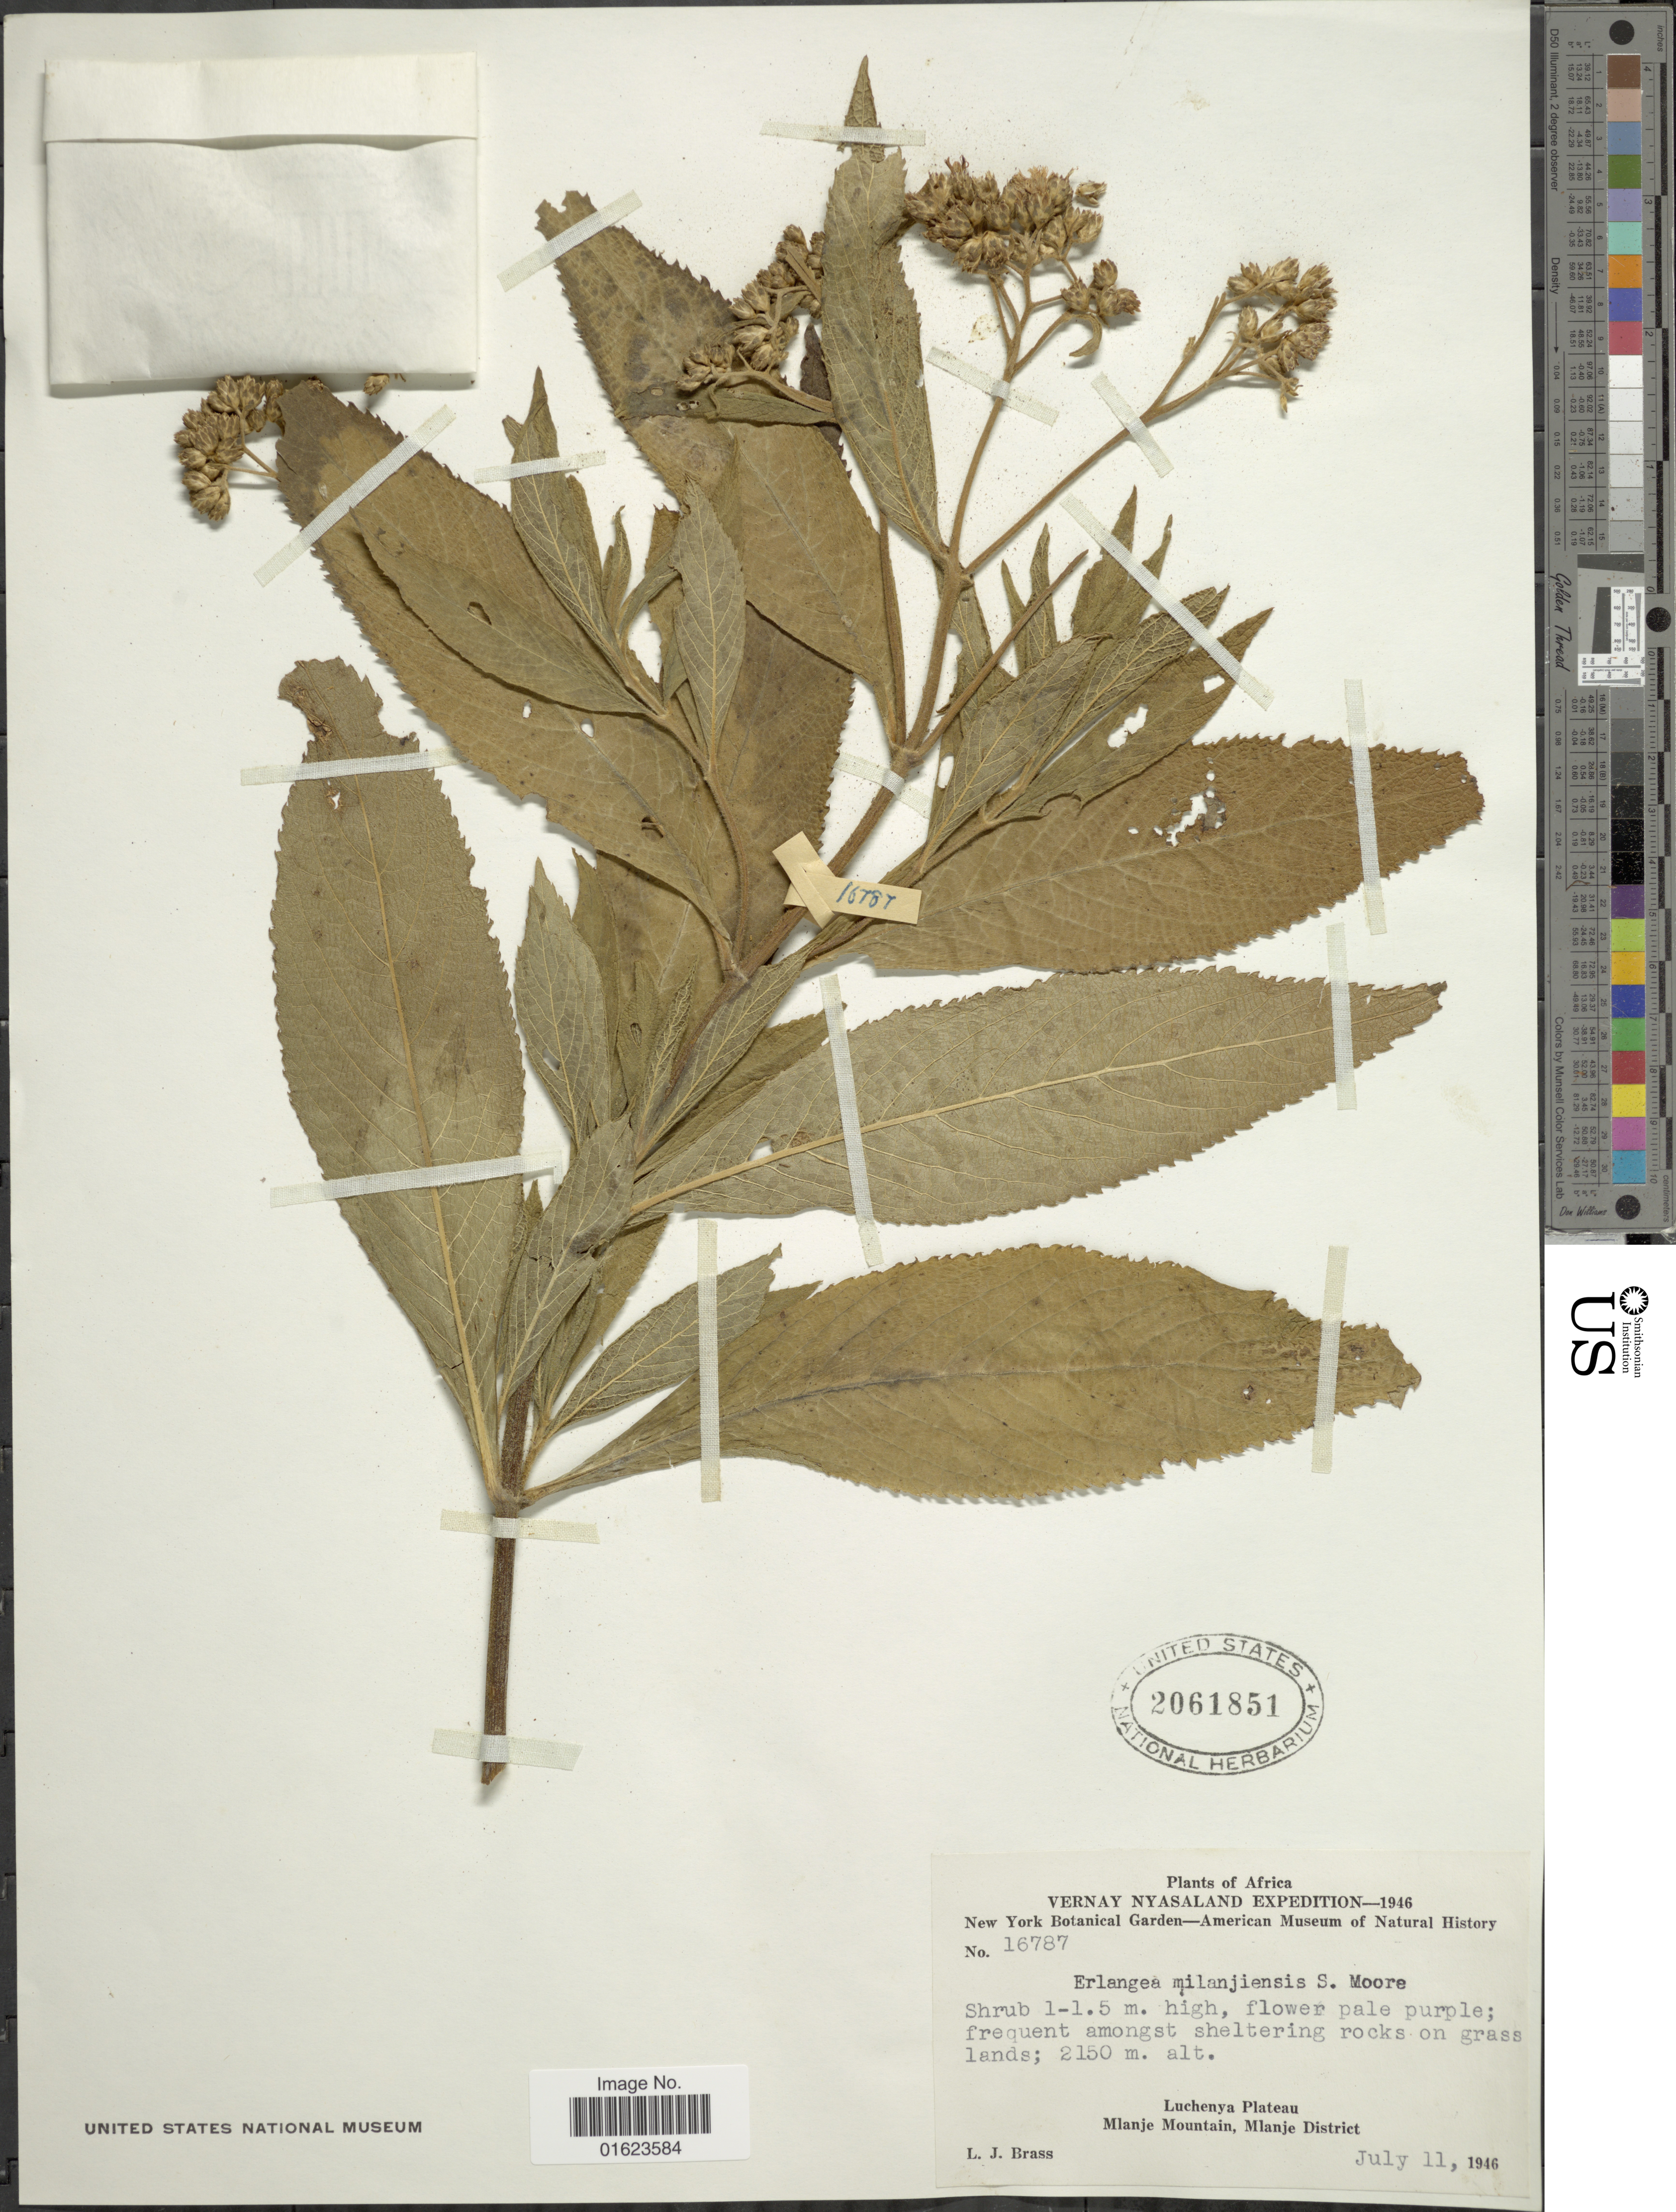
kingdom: Plantae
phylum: Tracheophyta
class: Magnoliopsida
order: Asterales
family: Asteraceae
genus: Bothriocline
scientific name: Bothriocline milanjiensis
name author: (S. Moore) Wild & G.V. Pope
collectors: L. J. Brass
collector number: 16787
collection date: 1946-07-11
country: Malawi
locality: Nyasaland. Luchenya Plateau, Mlanje Mountain, Mlanje District.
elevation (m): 2150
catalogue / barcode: US 2061851